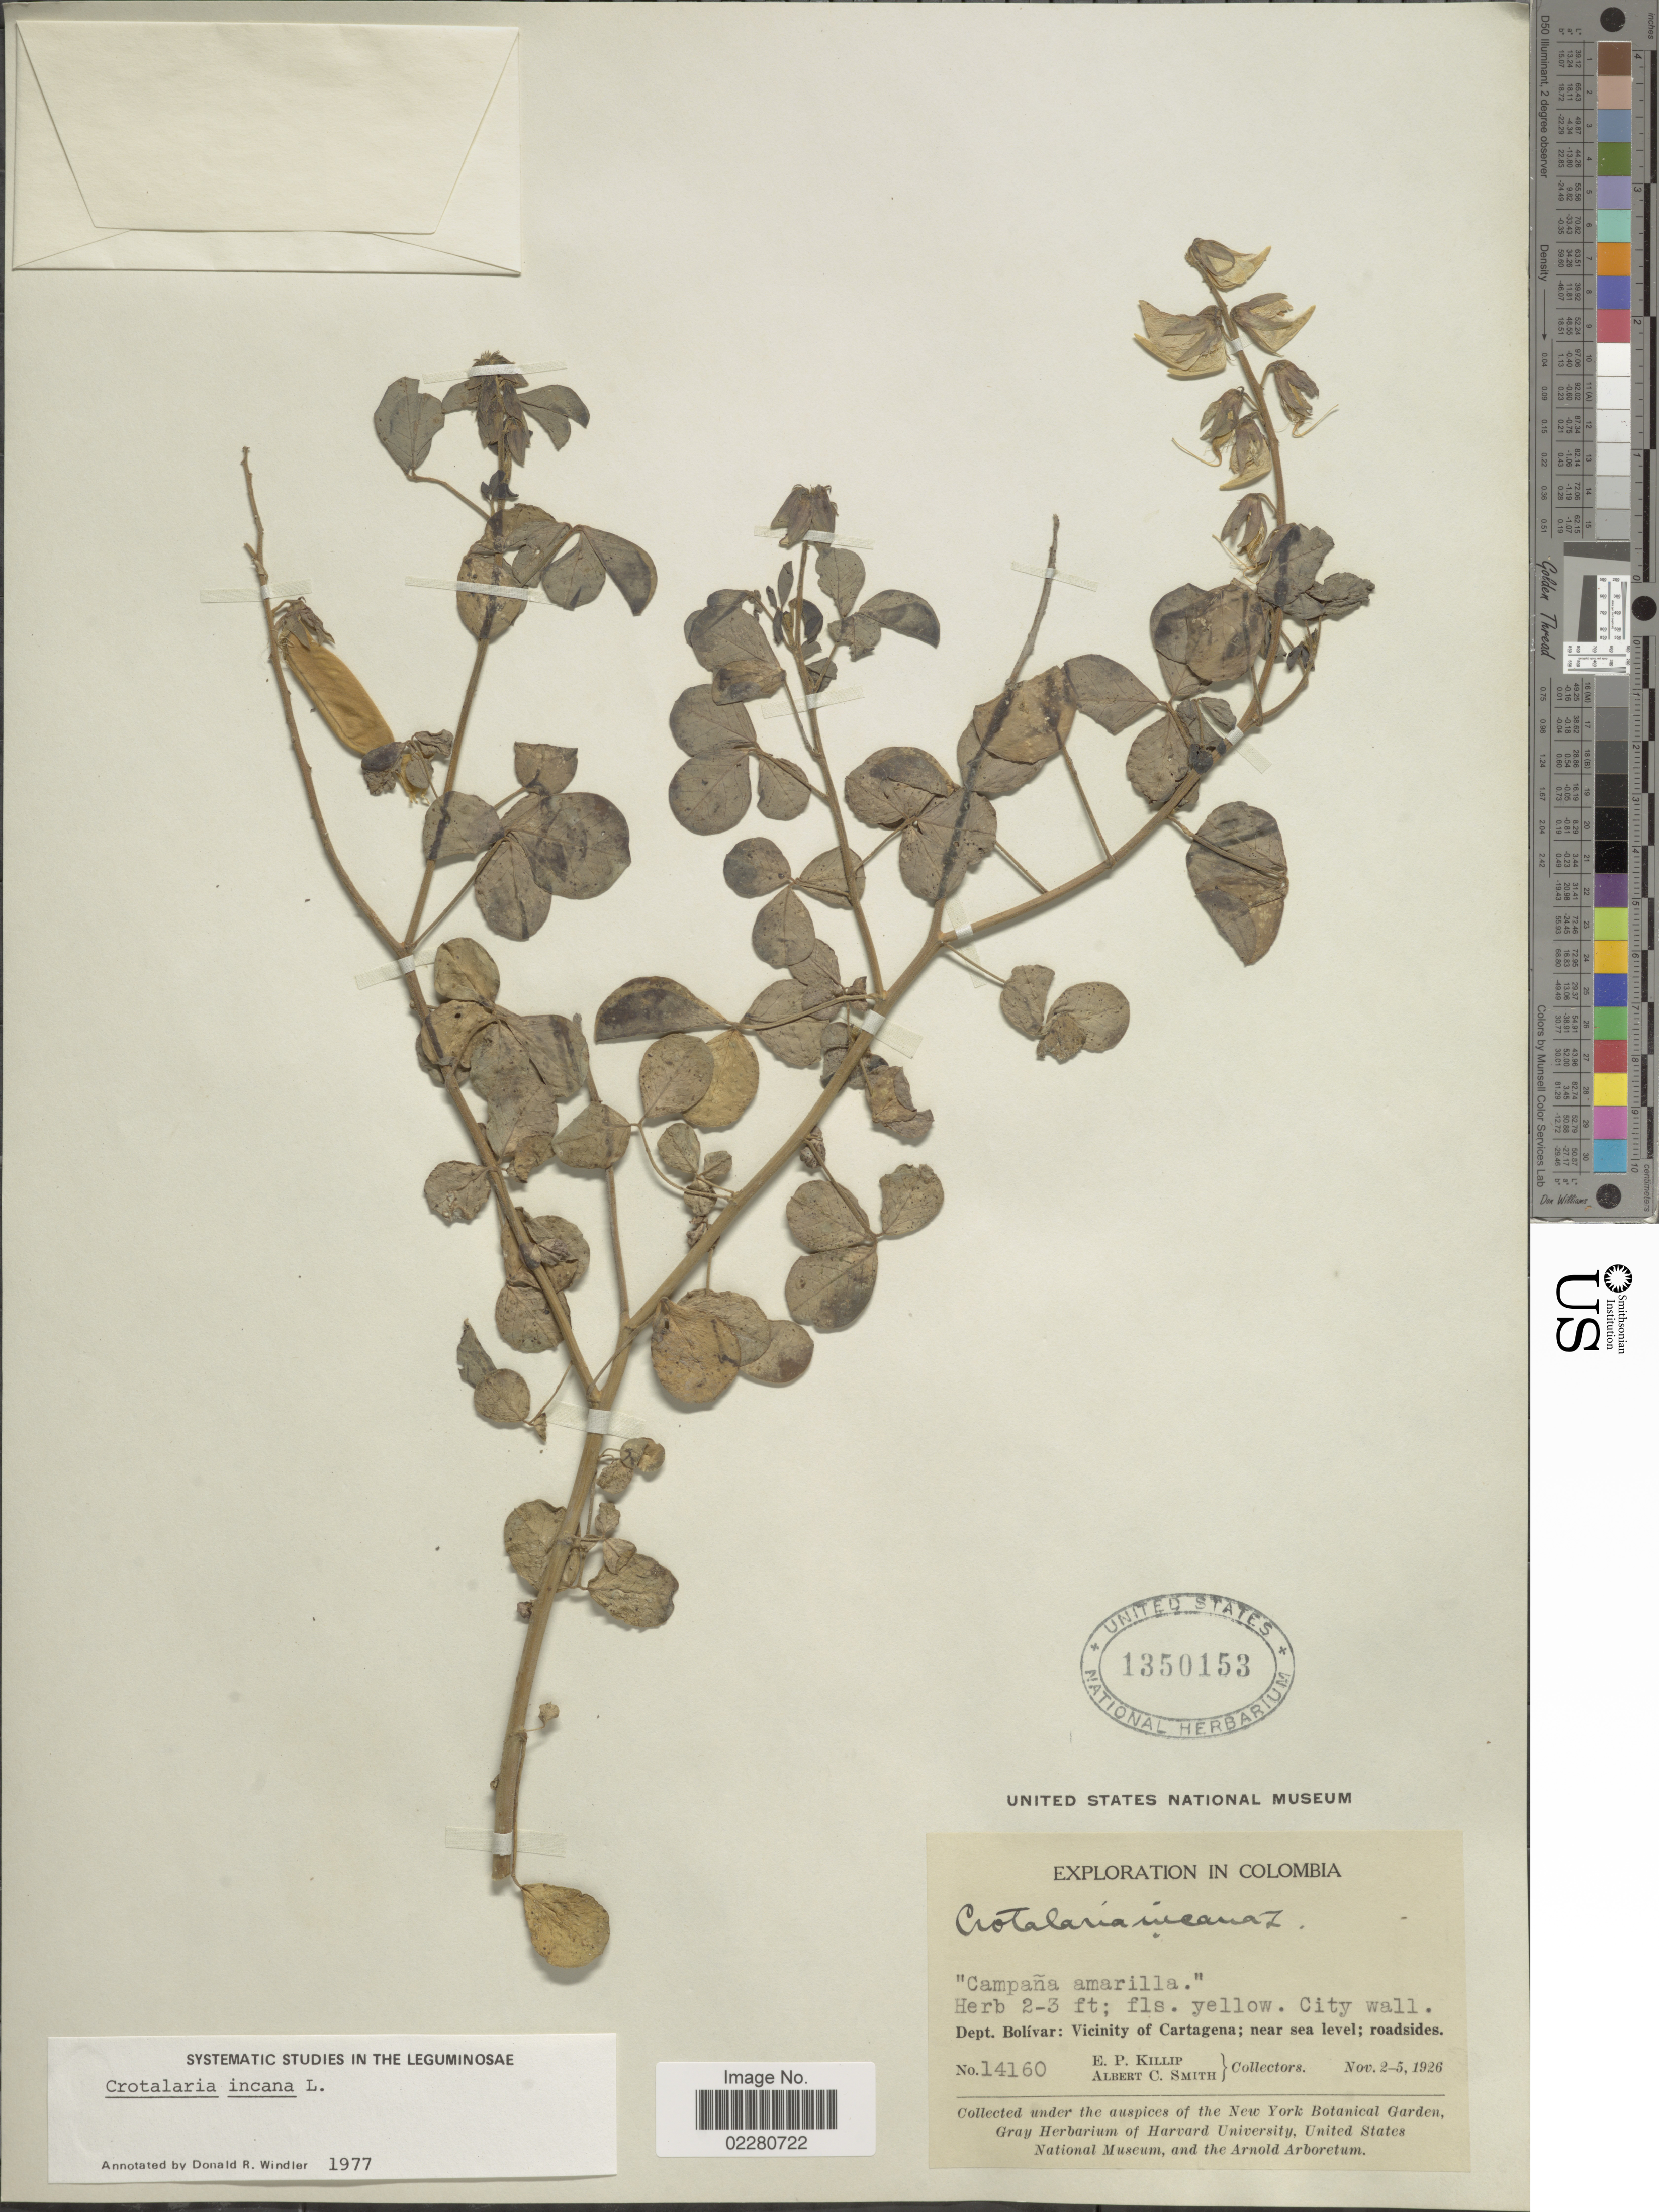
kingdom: Plantae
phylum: Tracheophyta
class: Magnoliopsida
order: Fabales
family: Fabaceae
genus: Crotalaria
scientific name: Crotalaria incana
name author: L.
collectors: E. P. Killip & A. C. Smith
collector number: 14160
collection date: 1926-11-02/1926-11-05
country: Colombia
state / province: Bolívar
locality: Dept. Bolívar: Vicinity of Cartagena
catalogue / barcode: US 1350153